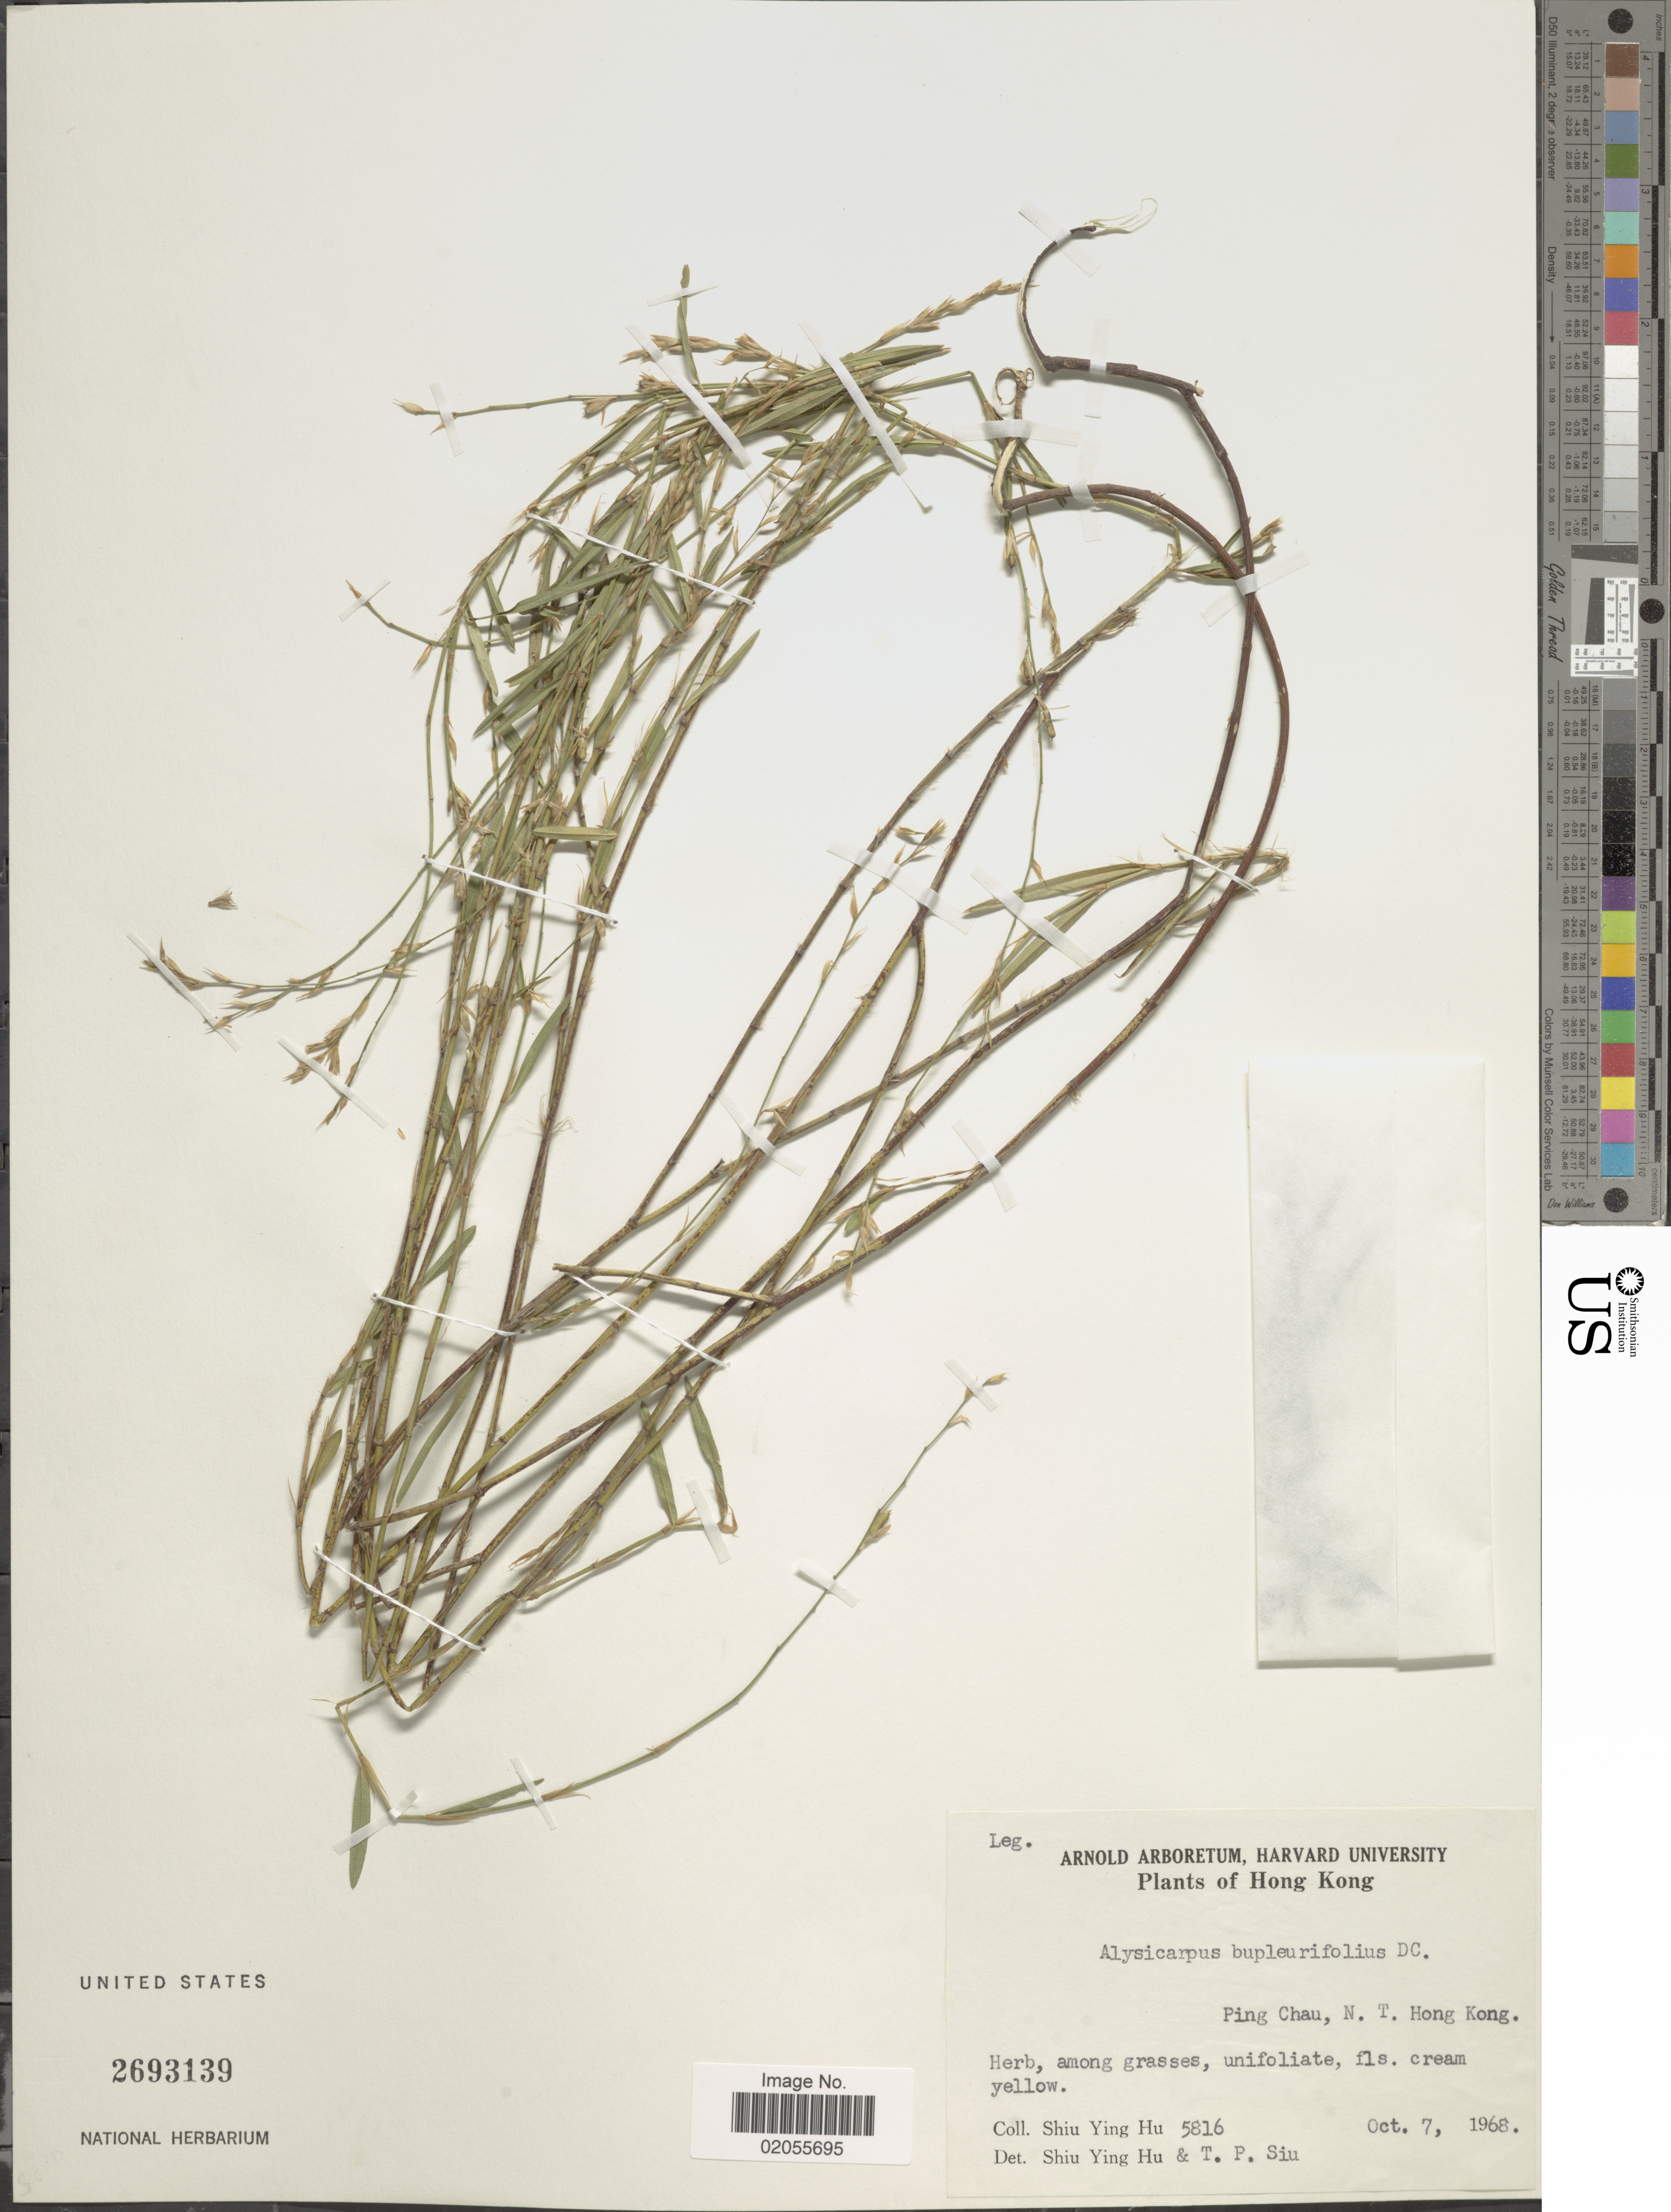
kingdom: Plantae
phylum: Tracheophyta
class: Magnoliopsida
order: Fabales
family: Fabaceae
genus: Alysicarpus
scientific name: Alysicarpus bupleurifolius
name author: (L.) DC.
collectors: S. Y. Hu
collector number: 5816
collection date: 1968-10-07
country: China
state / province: Hong Kong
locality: Ping Chau, N. T. Hong Kong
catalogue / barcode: US 2693139